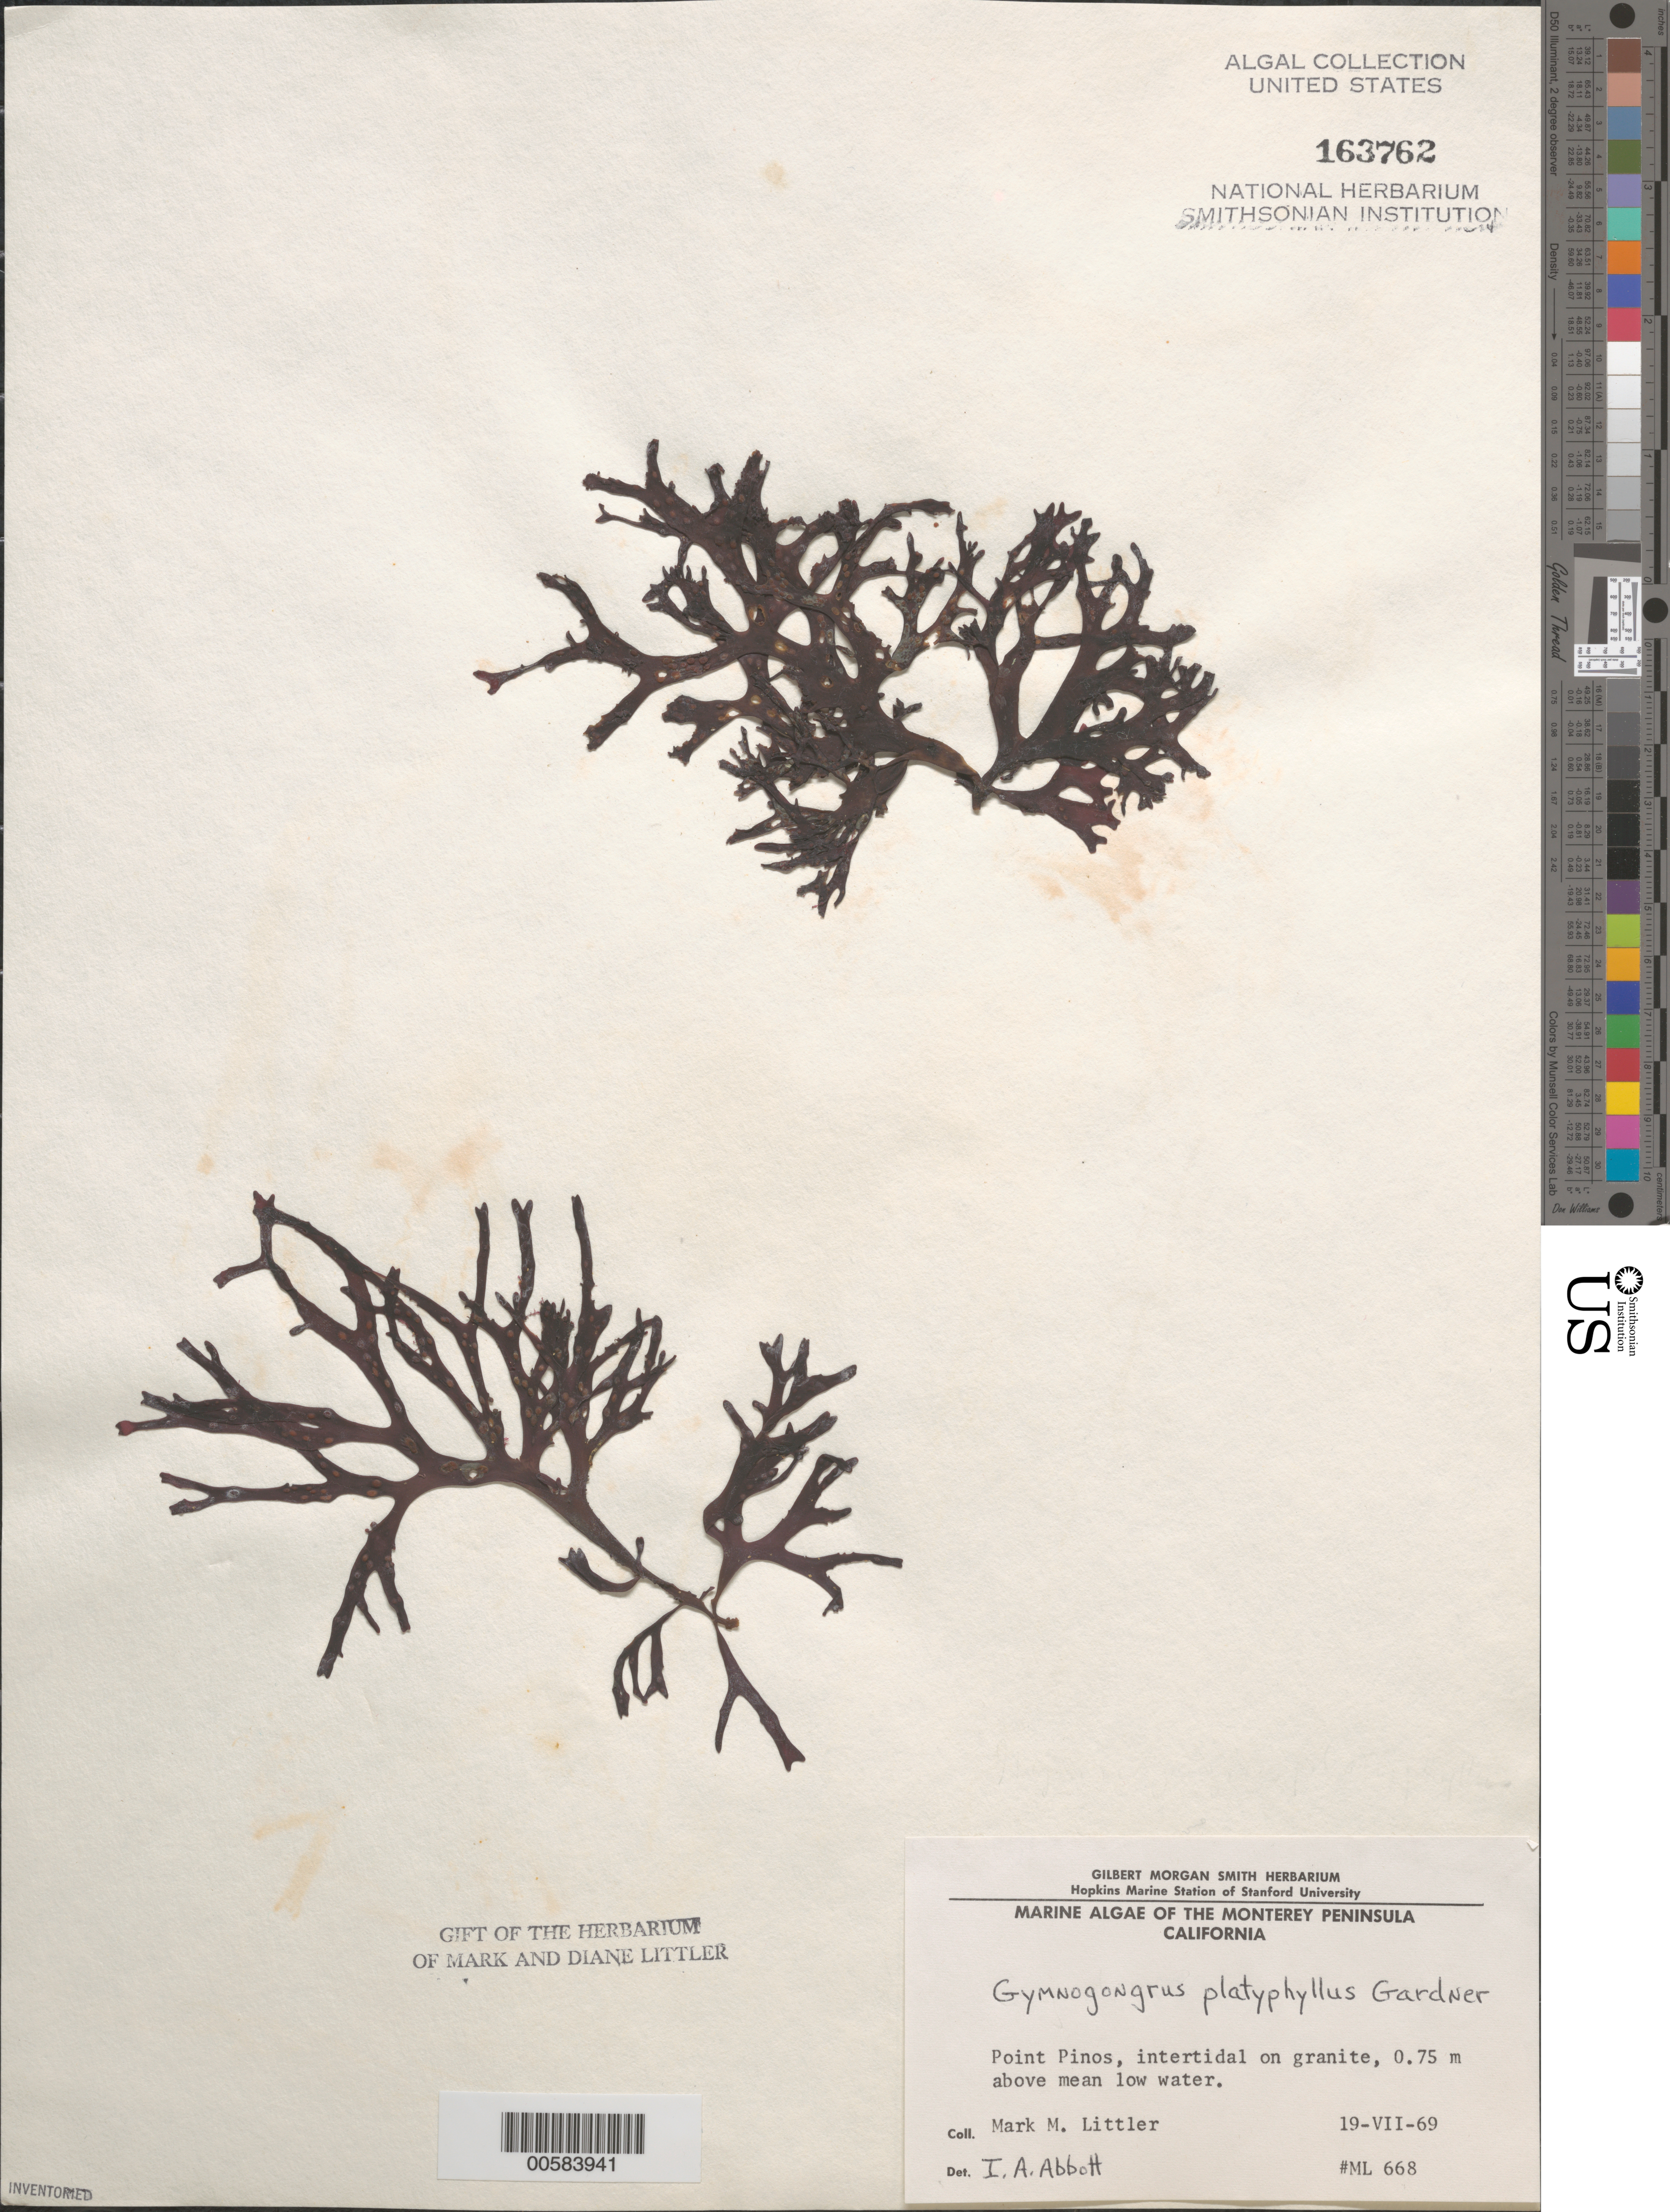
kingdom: Plantae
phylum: Rhodophyta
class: Florideophyceae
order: Ceramiales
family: Rhodomelaceae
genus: Vertebrata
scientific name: Vertebrata fucoides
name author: (Hudson) Kuntze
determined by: Algae name updating Project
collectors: M. M. Littler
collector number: ML 668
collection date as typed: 19 Jul 1969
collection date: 1969-07-19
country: United States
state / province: California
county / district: Monterey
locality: Point Pinos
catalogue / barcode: US 163762